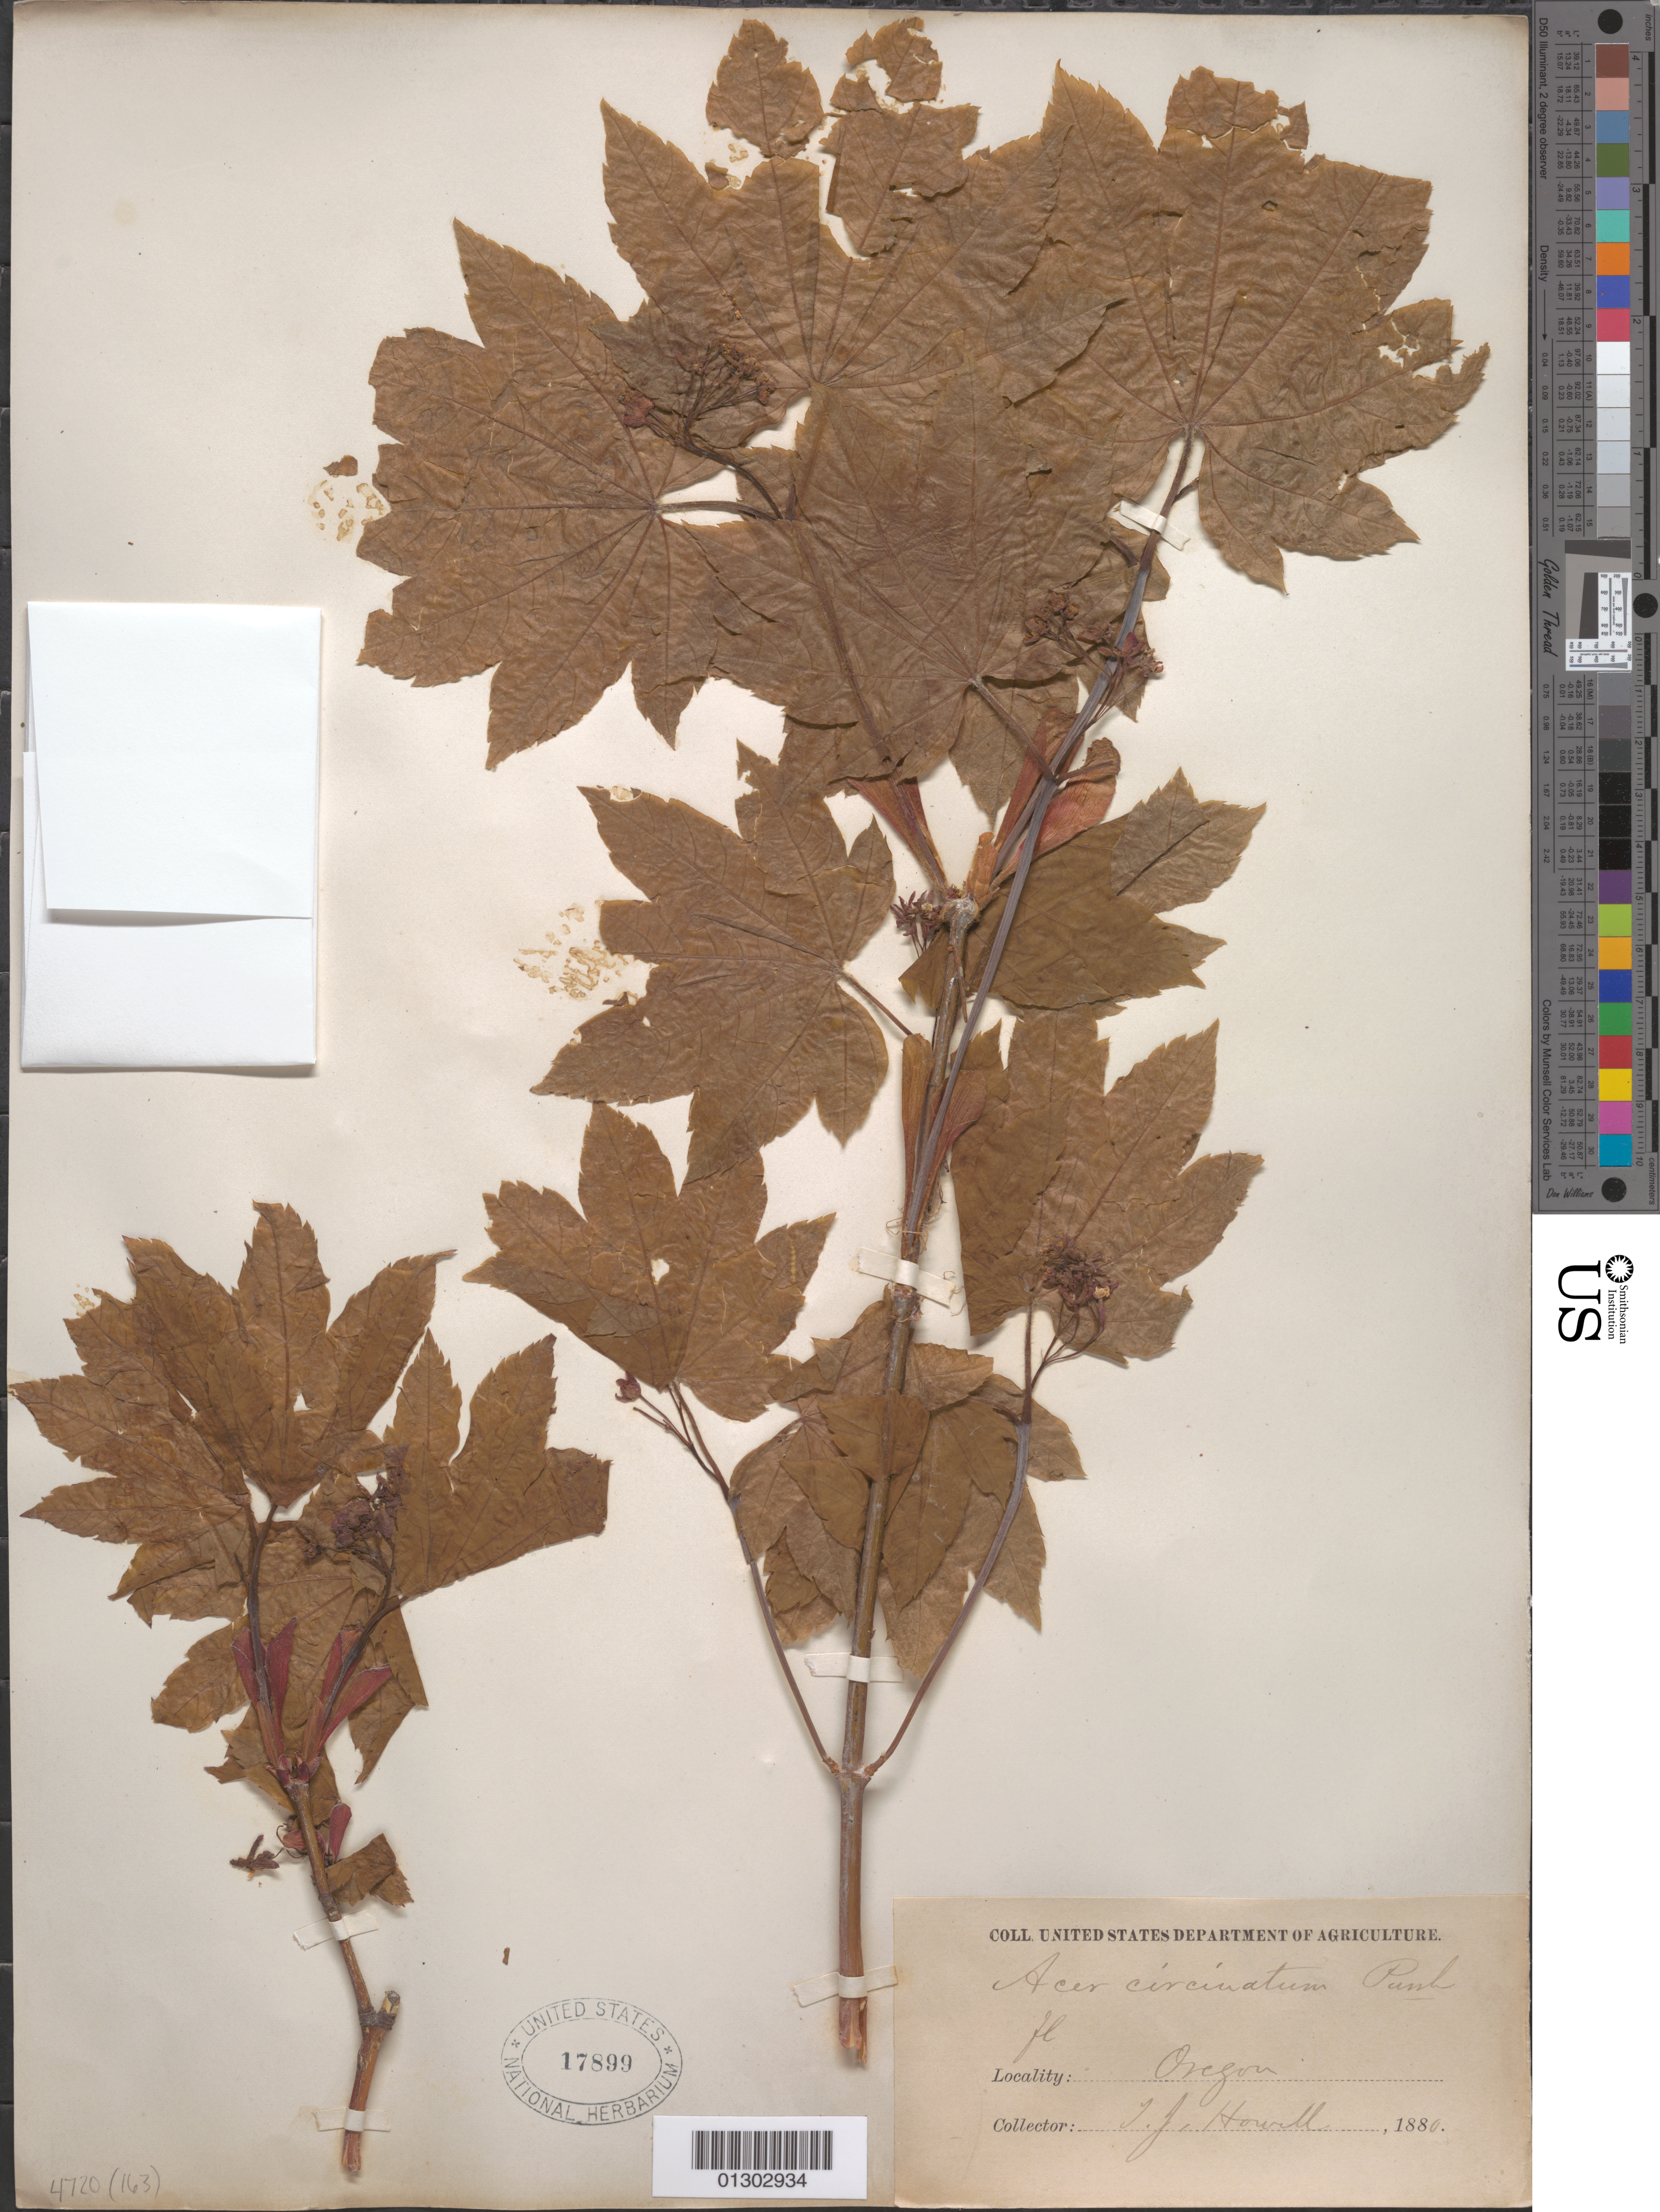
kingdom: Plantae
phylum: Tracheophyta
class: Magnoliopsida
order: Sapindales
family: Sapindaceae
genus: Acer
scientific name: Acer circinatum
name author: Pursh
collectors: T. J. Howell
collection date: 1880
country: United States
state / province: Oregon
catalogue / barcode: US 17899